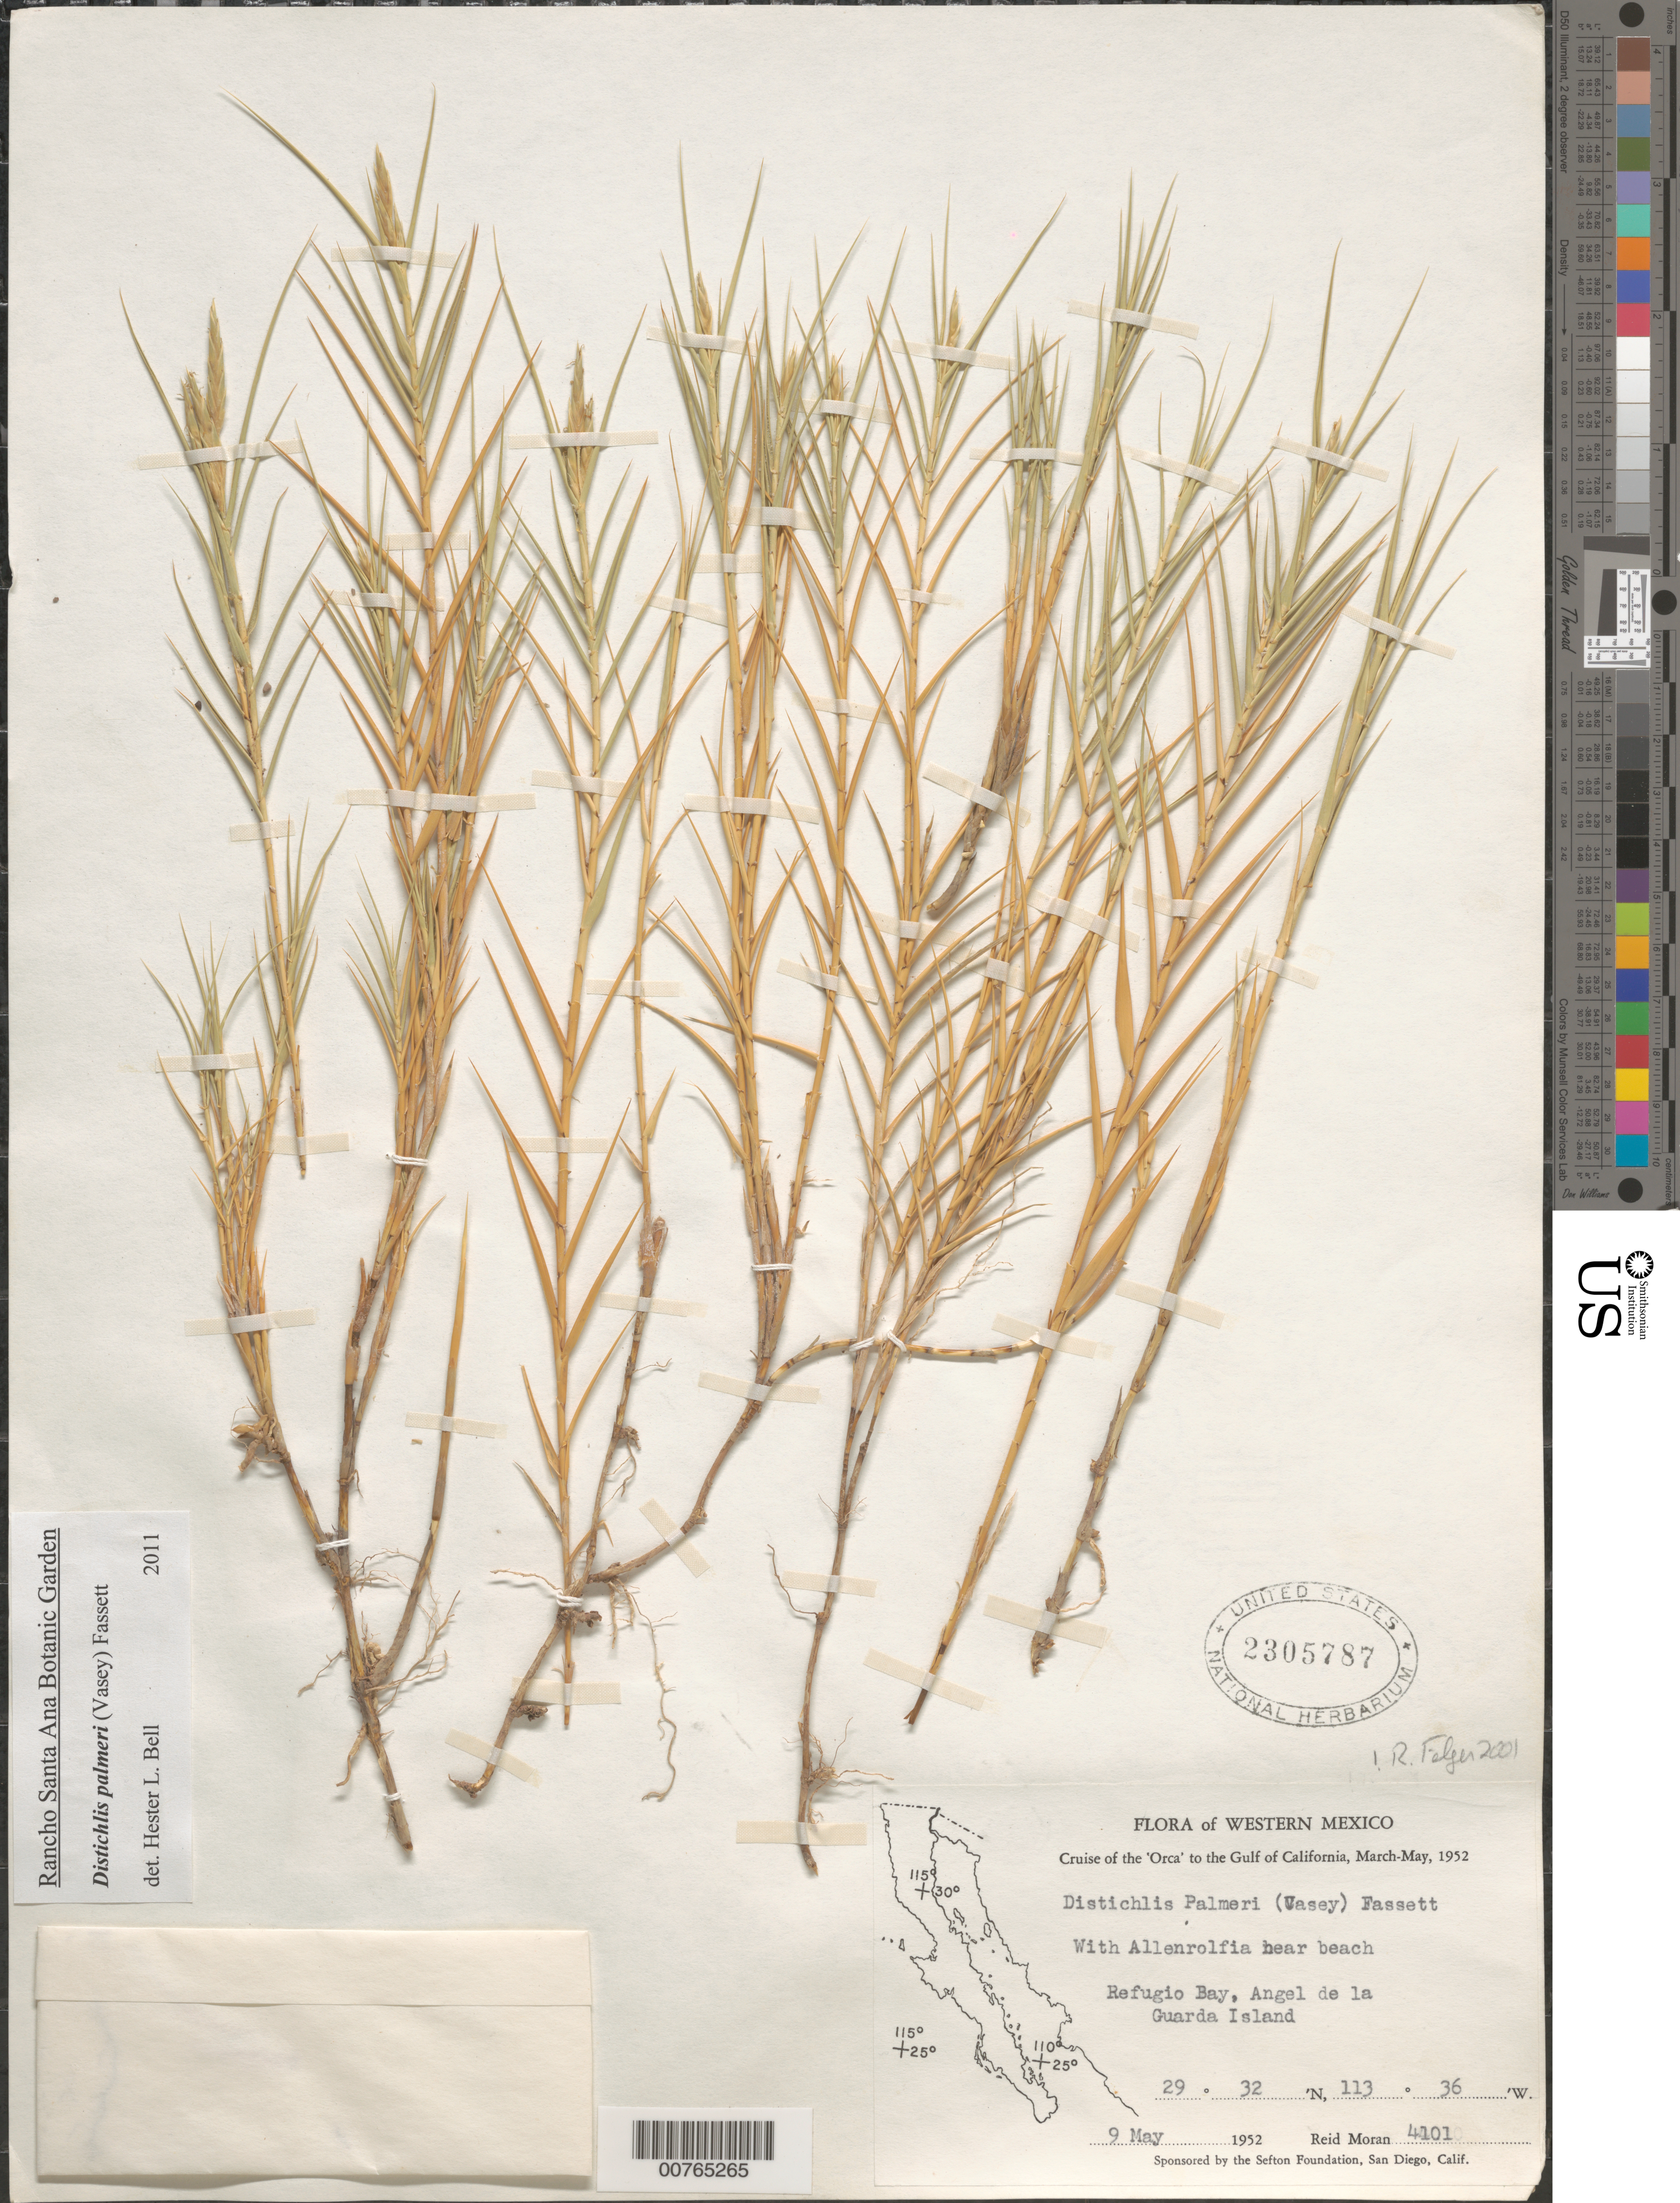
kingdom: Plantae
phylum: Tracheophyta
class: Liliopsida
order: Poales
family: Poaceae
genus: Distichlis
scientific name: Distichlis palmeri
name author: (Vasey) Fassett ex I.M. Johnst.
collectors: R. V. Moran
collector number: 4101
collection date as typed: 09 May 1952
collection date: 1952-05-09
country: Mexico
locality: Regugio Bay, Angel de la Guarda Island.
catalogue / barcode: US 2305787